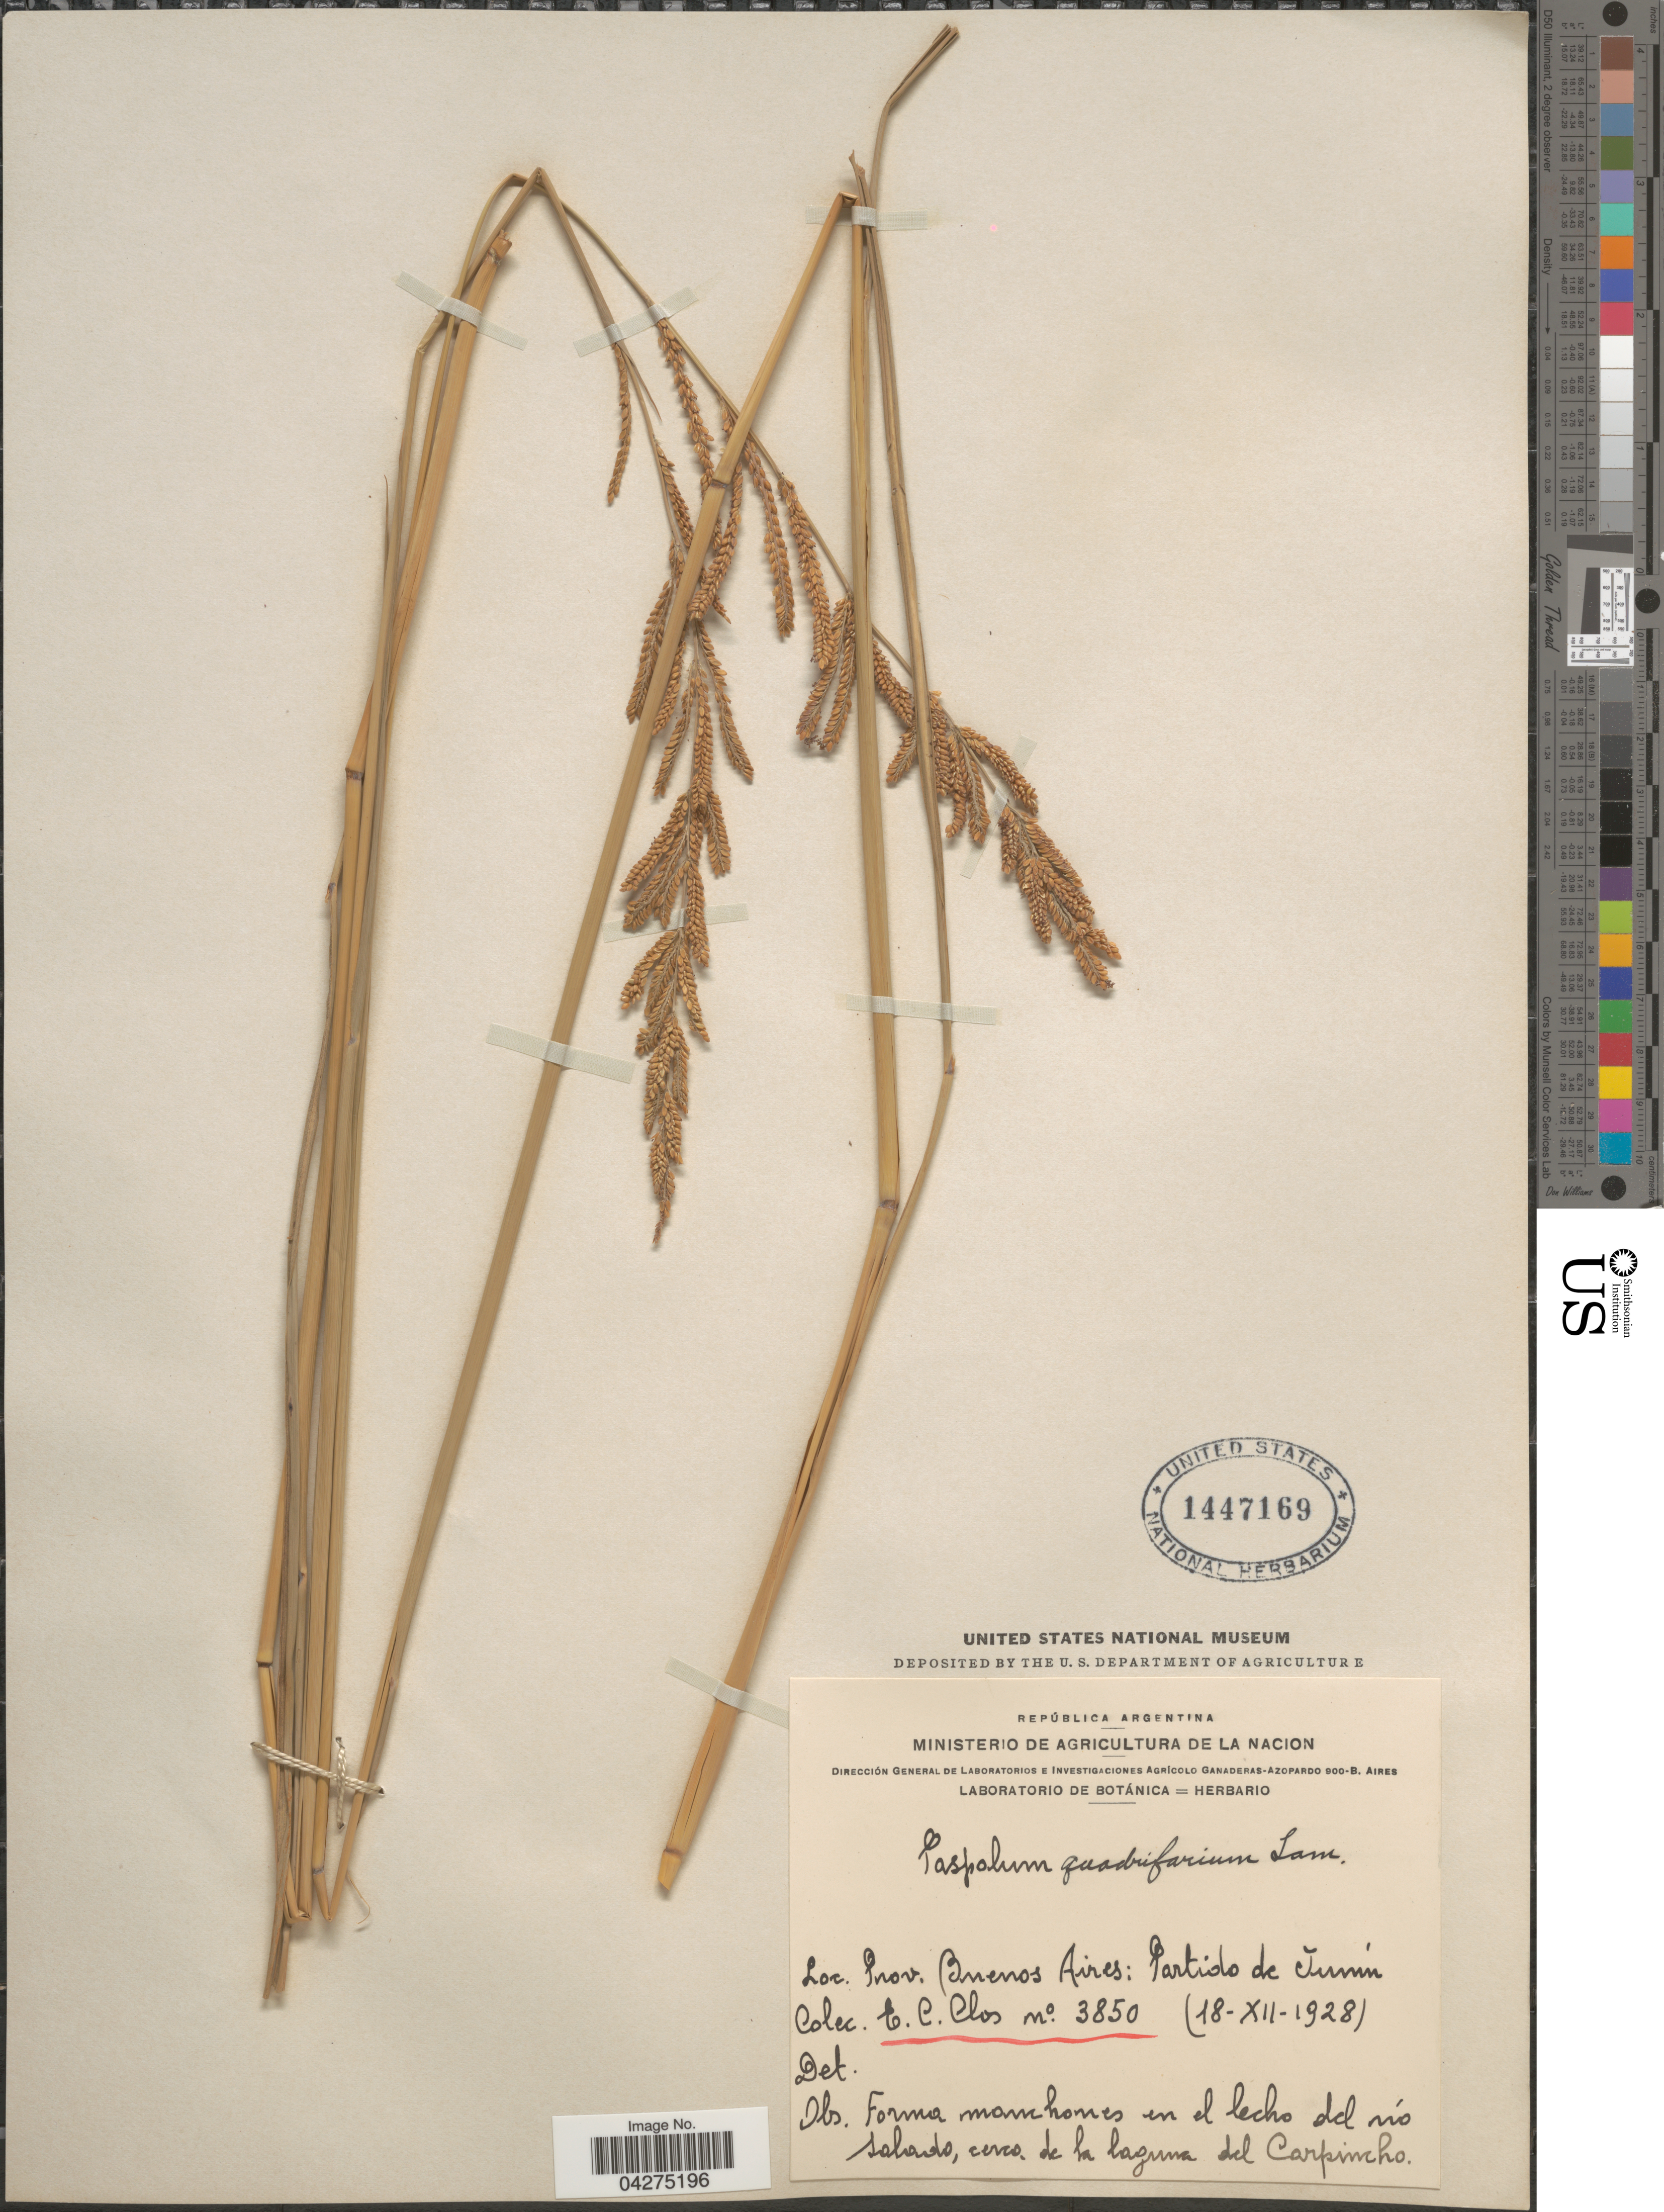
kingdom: Plantae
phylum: Tracheophyta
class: Liliopsida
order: Poales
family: Poaceae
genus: Paspalum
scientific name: Paspalum quadrifarium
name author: Lam.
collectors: E. Clos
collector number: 3850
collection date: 1928-12-18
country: Argentina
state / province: Buenos Aires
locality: Partido de Junín. En el lecho del río Sabado, cerca de la laguna del Carpincho.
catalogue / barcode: US 1447169